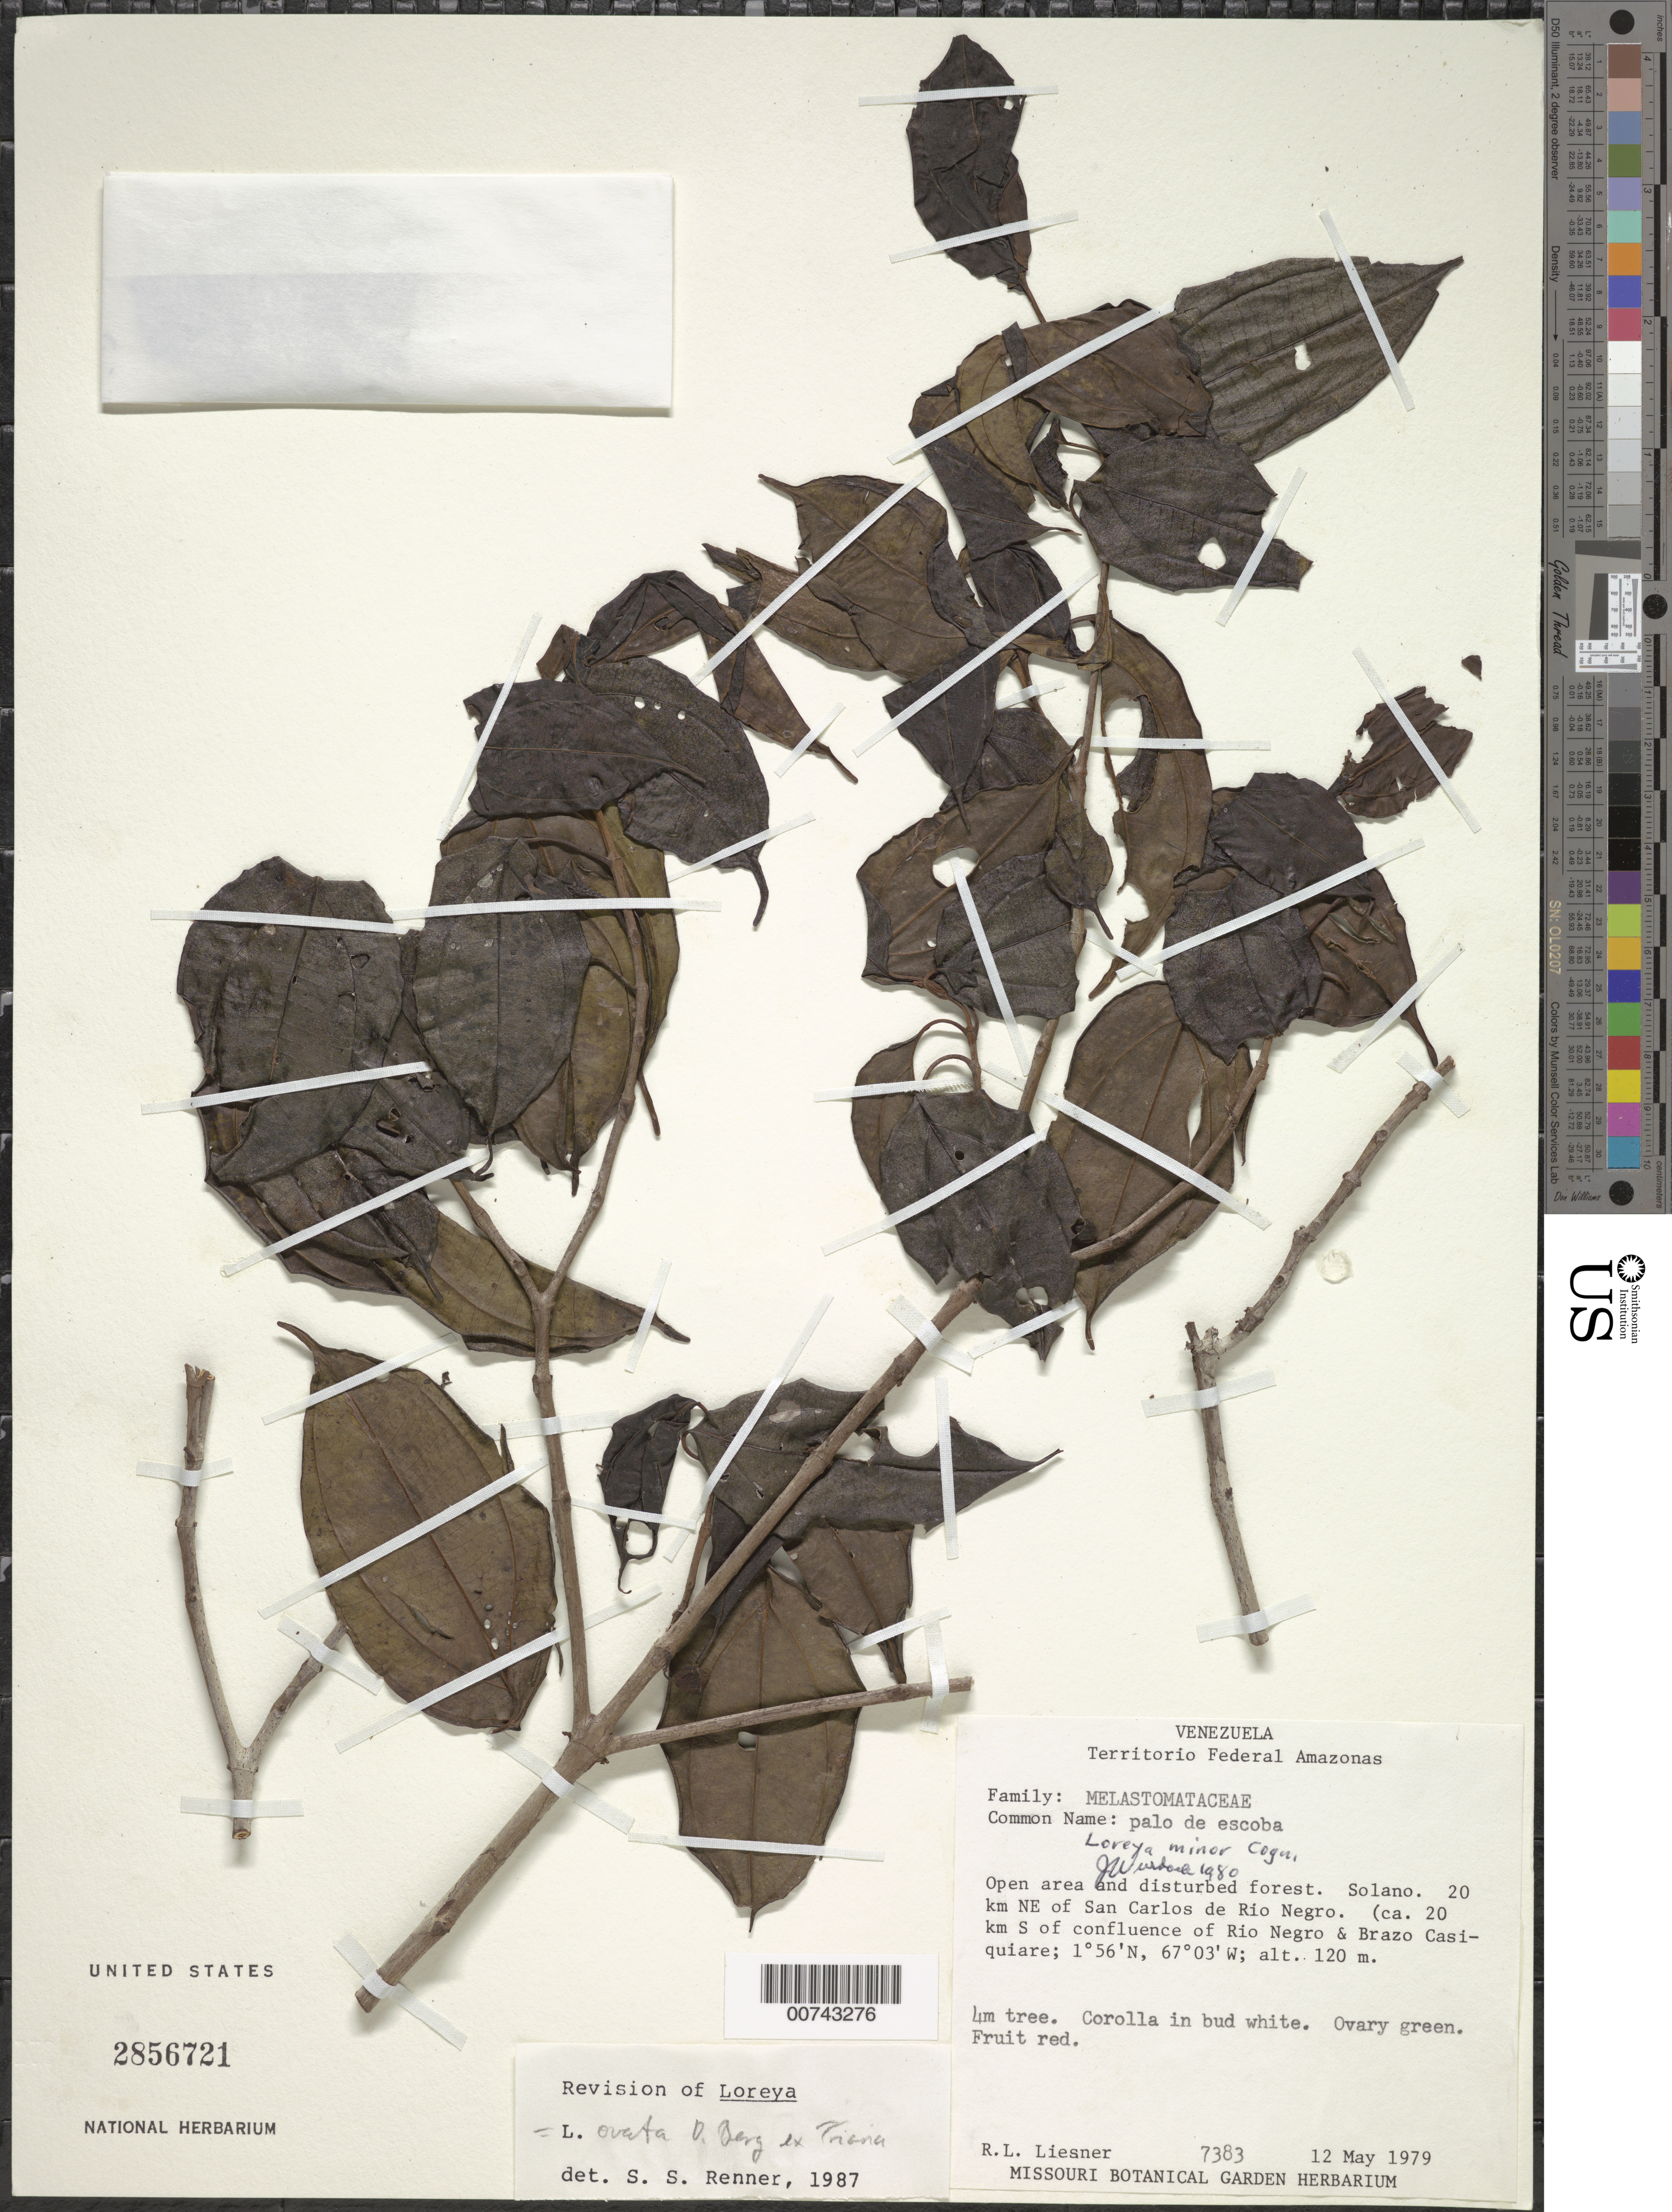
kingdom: Plantae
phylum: Tracheophyta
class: Magnoliopsida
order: Myrtales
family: Melastomataceae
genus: Bellucia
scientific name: Bellucia ovata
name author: (O. Berg ex Triana) Penneys et al.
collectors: R. L. Liesner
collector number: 7383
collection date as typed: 12-May-79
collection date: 1979-05-12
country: Venezuela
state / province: Amazonas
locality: San Carlos de Río Negro, 20 km S of confluence of Río Negro & Brazo Casiquiare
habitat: Open area and disturbed forest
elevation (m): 120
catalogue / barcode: US 2856721